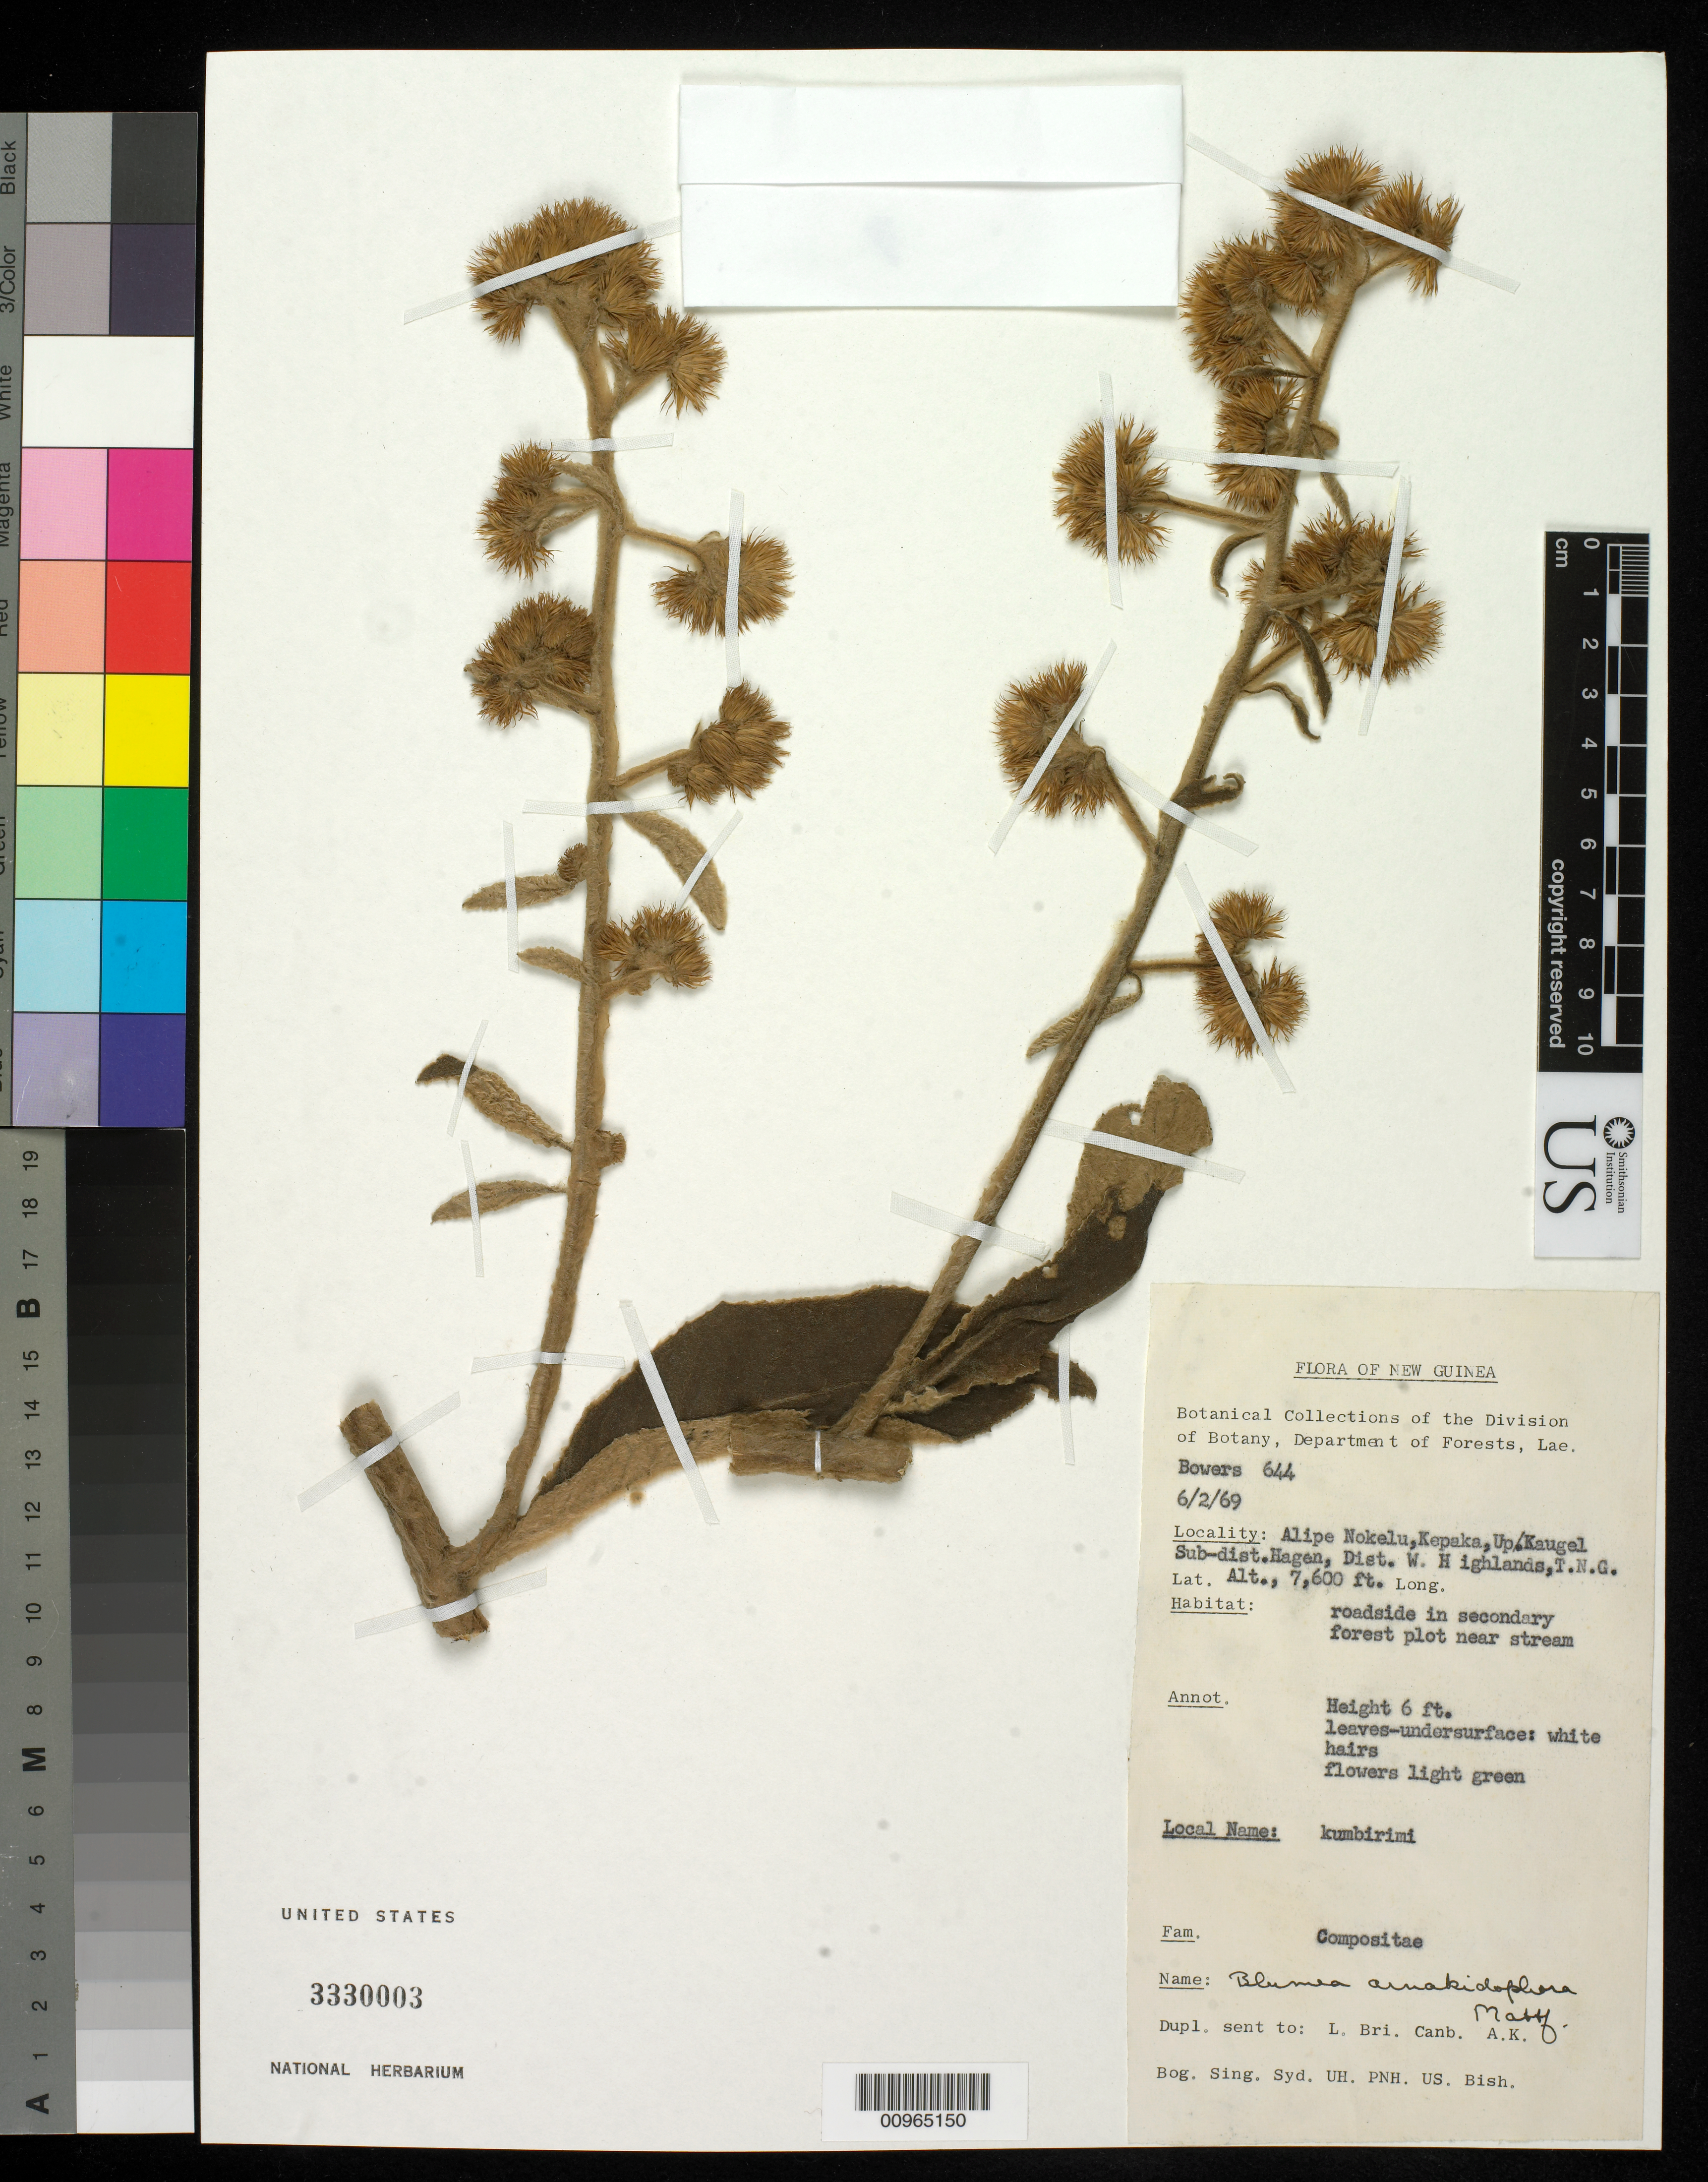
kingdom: Plantae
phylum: Tracheophyta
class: Magnoliopsida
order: Asterales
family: Asteraceae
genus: Blumea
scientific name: Blumea arnakidophora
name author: Mattf.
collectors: N. Bowers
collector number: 644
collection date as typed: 06 Feb 1969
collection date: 1969-02-06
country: Papua New Guinea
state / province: Western Highlands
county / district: Mount Hagen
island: New Guinea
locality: Alipe Nokelu, Kepaka, Up.Kaugal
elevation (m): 2316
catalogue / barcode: US 3330003